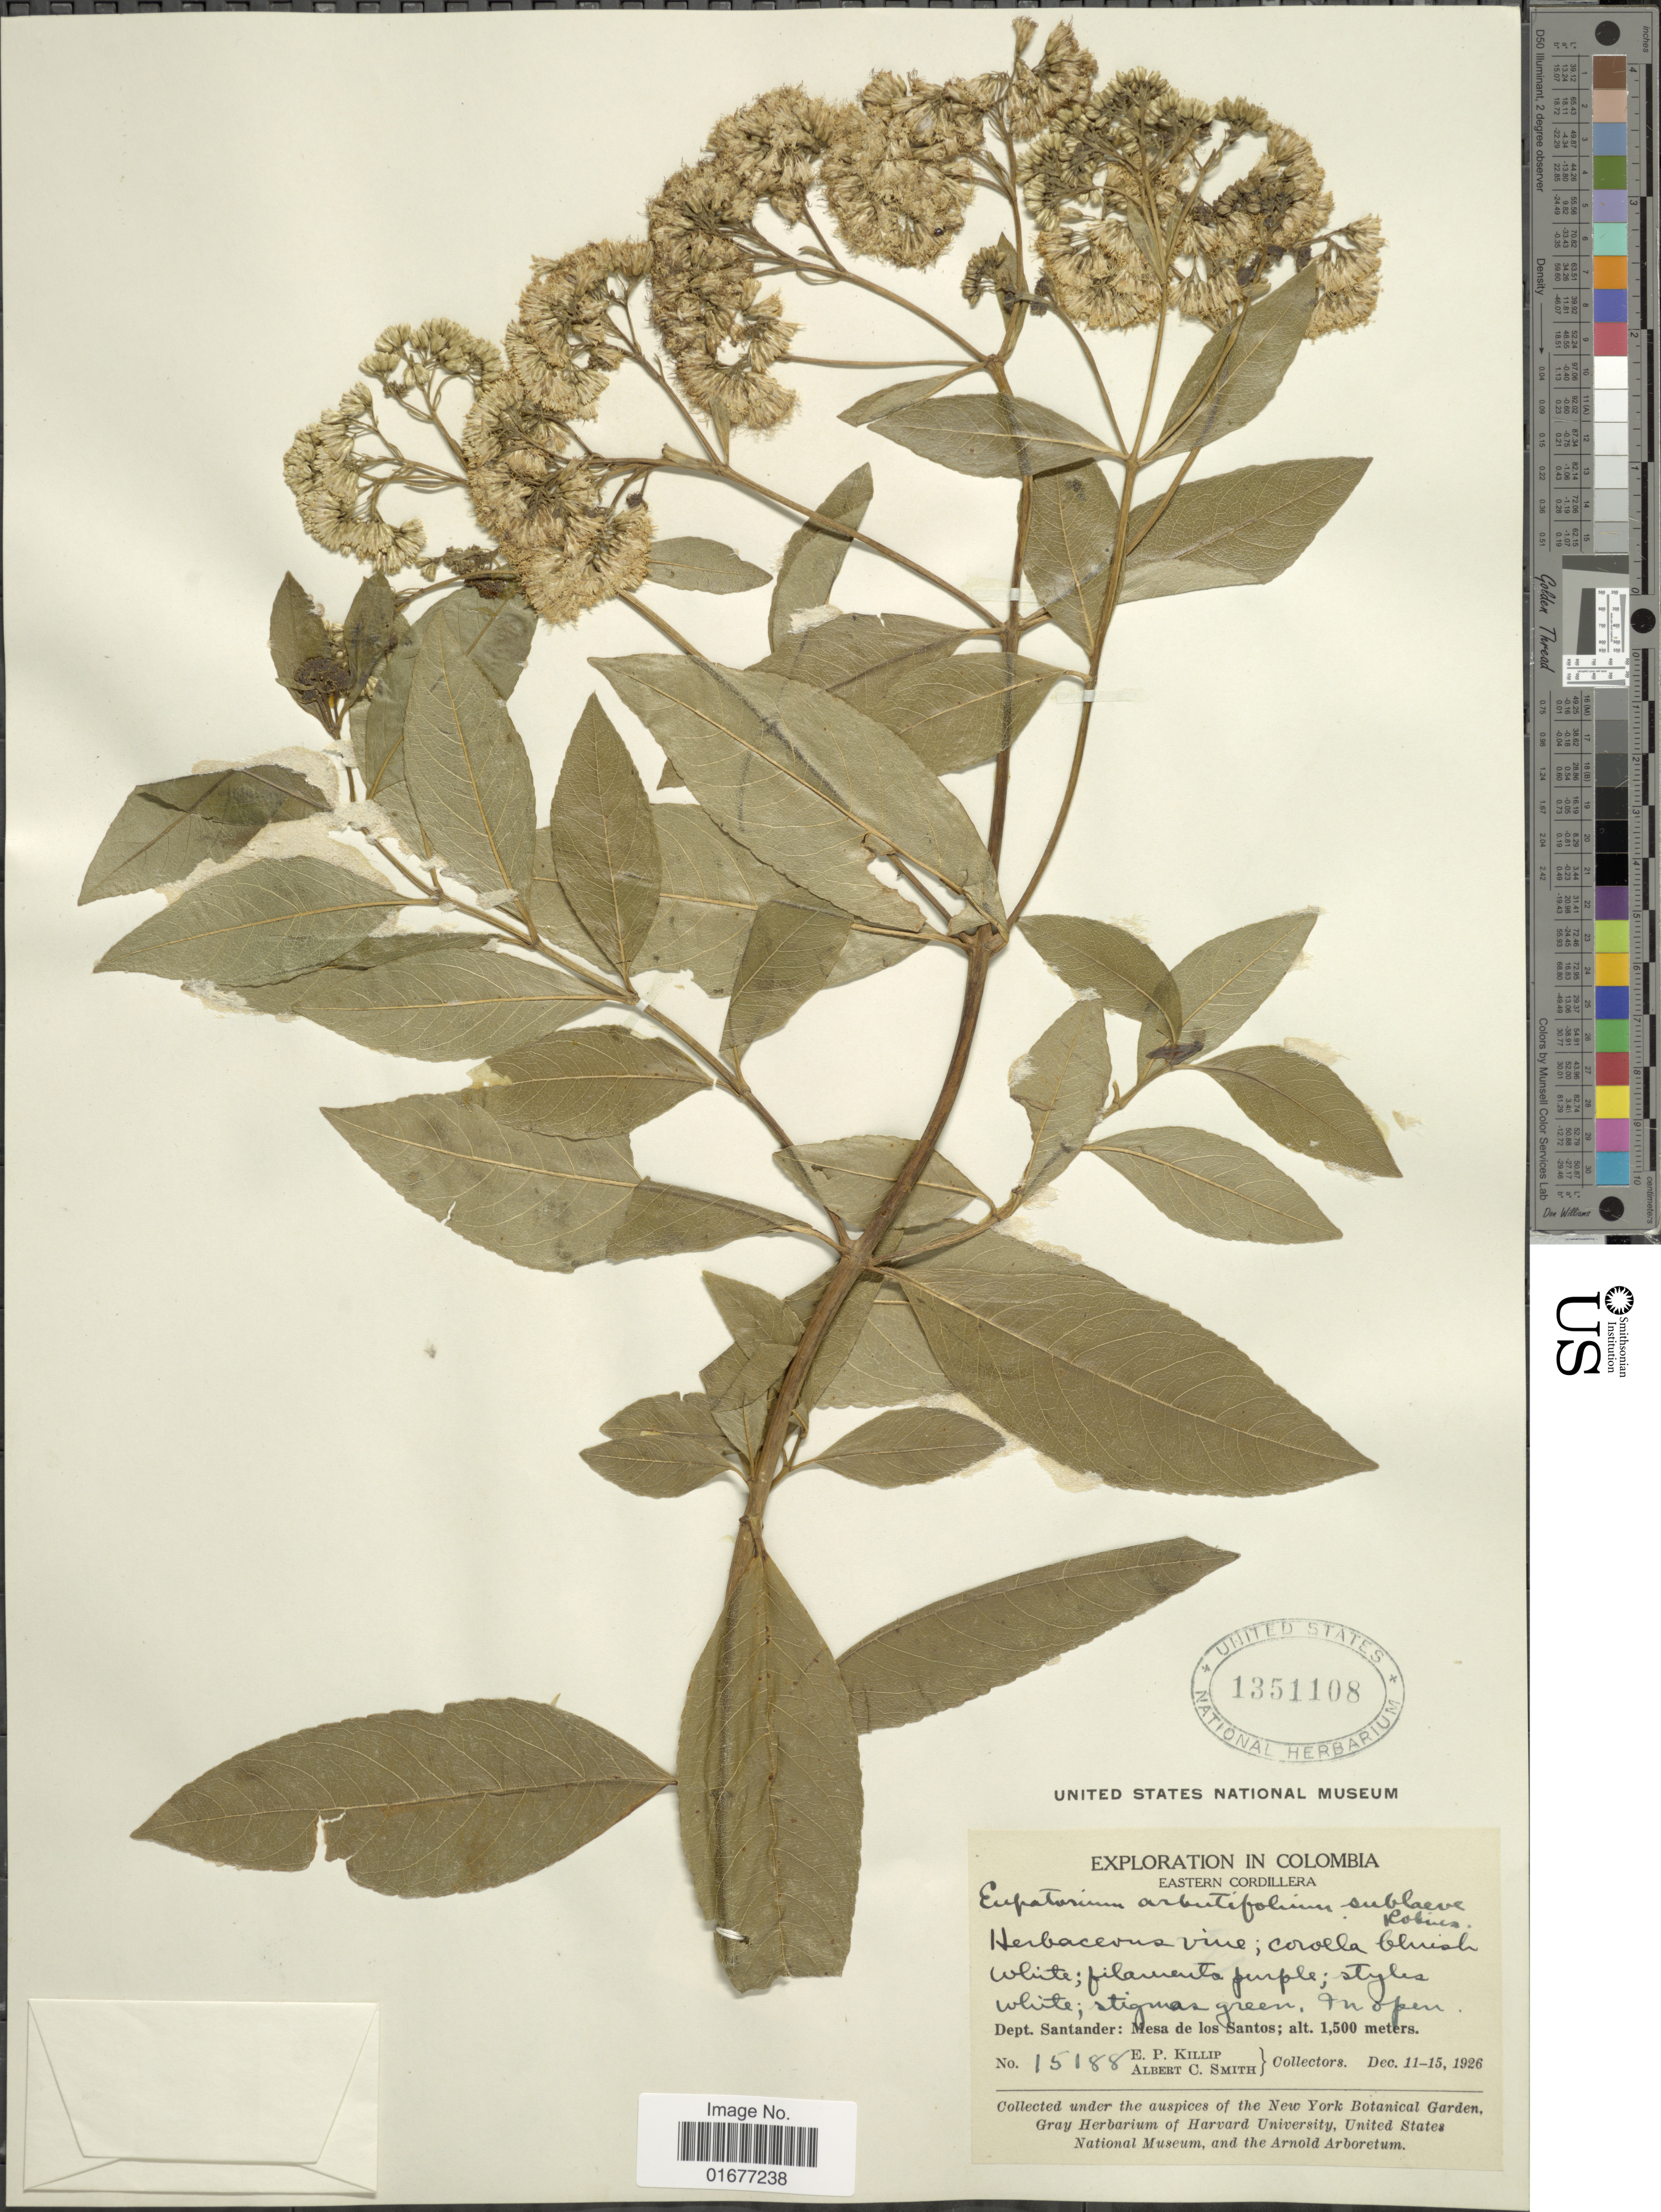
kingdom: Plantae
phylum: Tracheophyta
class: Magnoliopsida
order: Asterales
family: Asteraceae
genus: Ageratina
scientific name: Ageratina arbutifolia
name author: (Benth.) R.M. King & H. Rob.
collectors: E. P. Killip & A. C. Smith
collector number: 15188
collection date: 1926-12-11/1926-12-15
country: Colombia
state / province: Santander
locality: Mesa de los Santos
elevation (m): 1500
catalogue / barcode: US 1351108